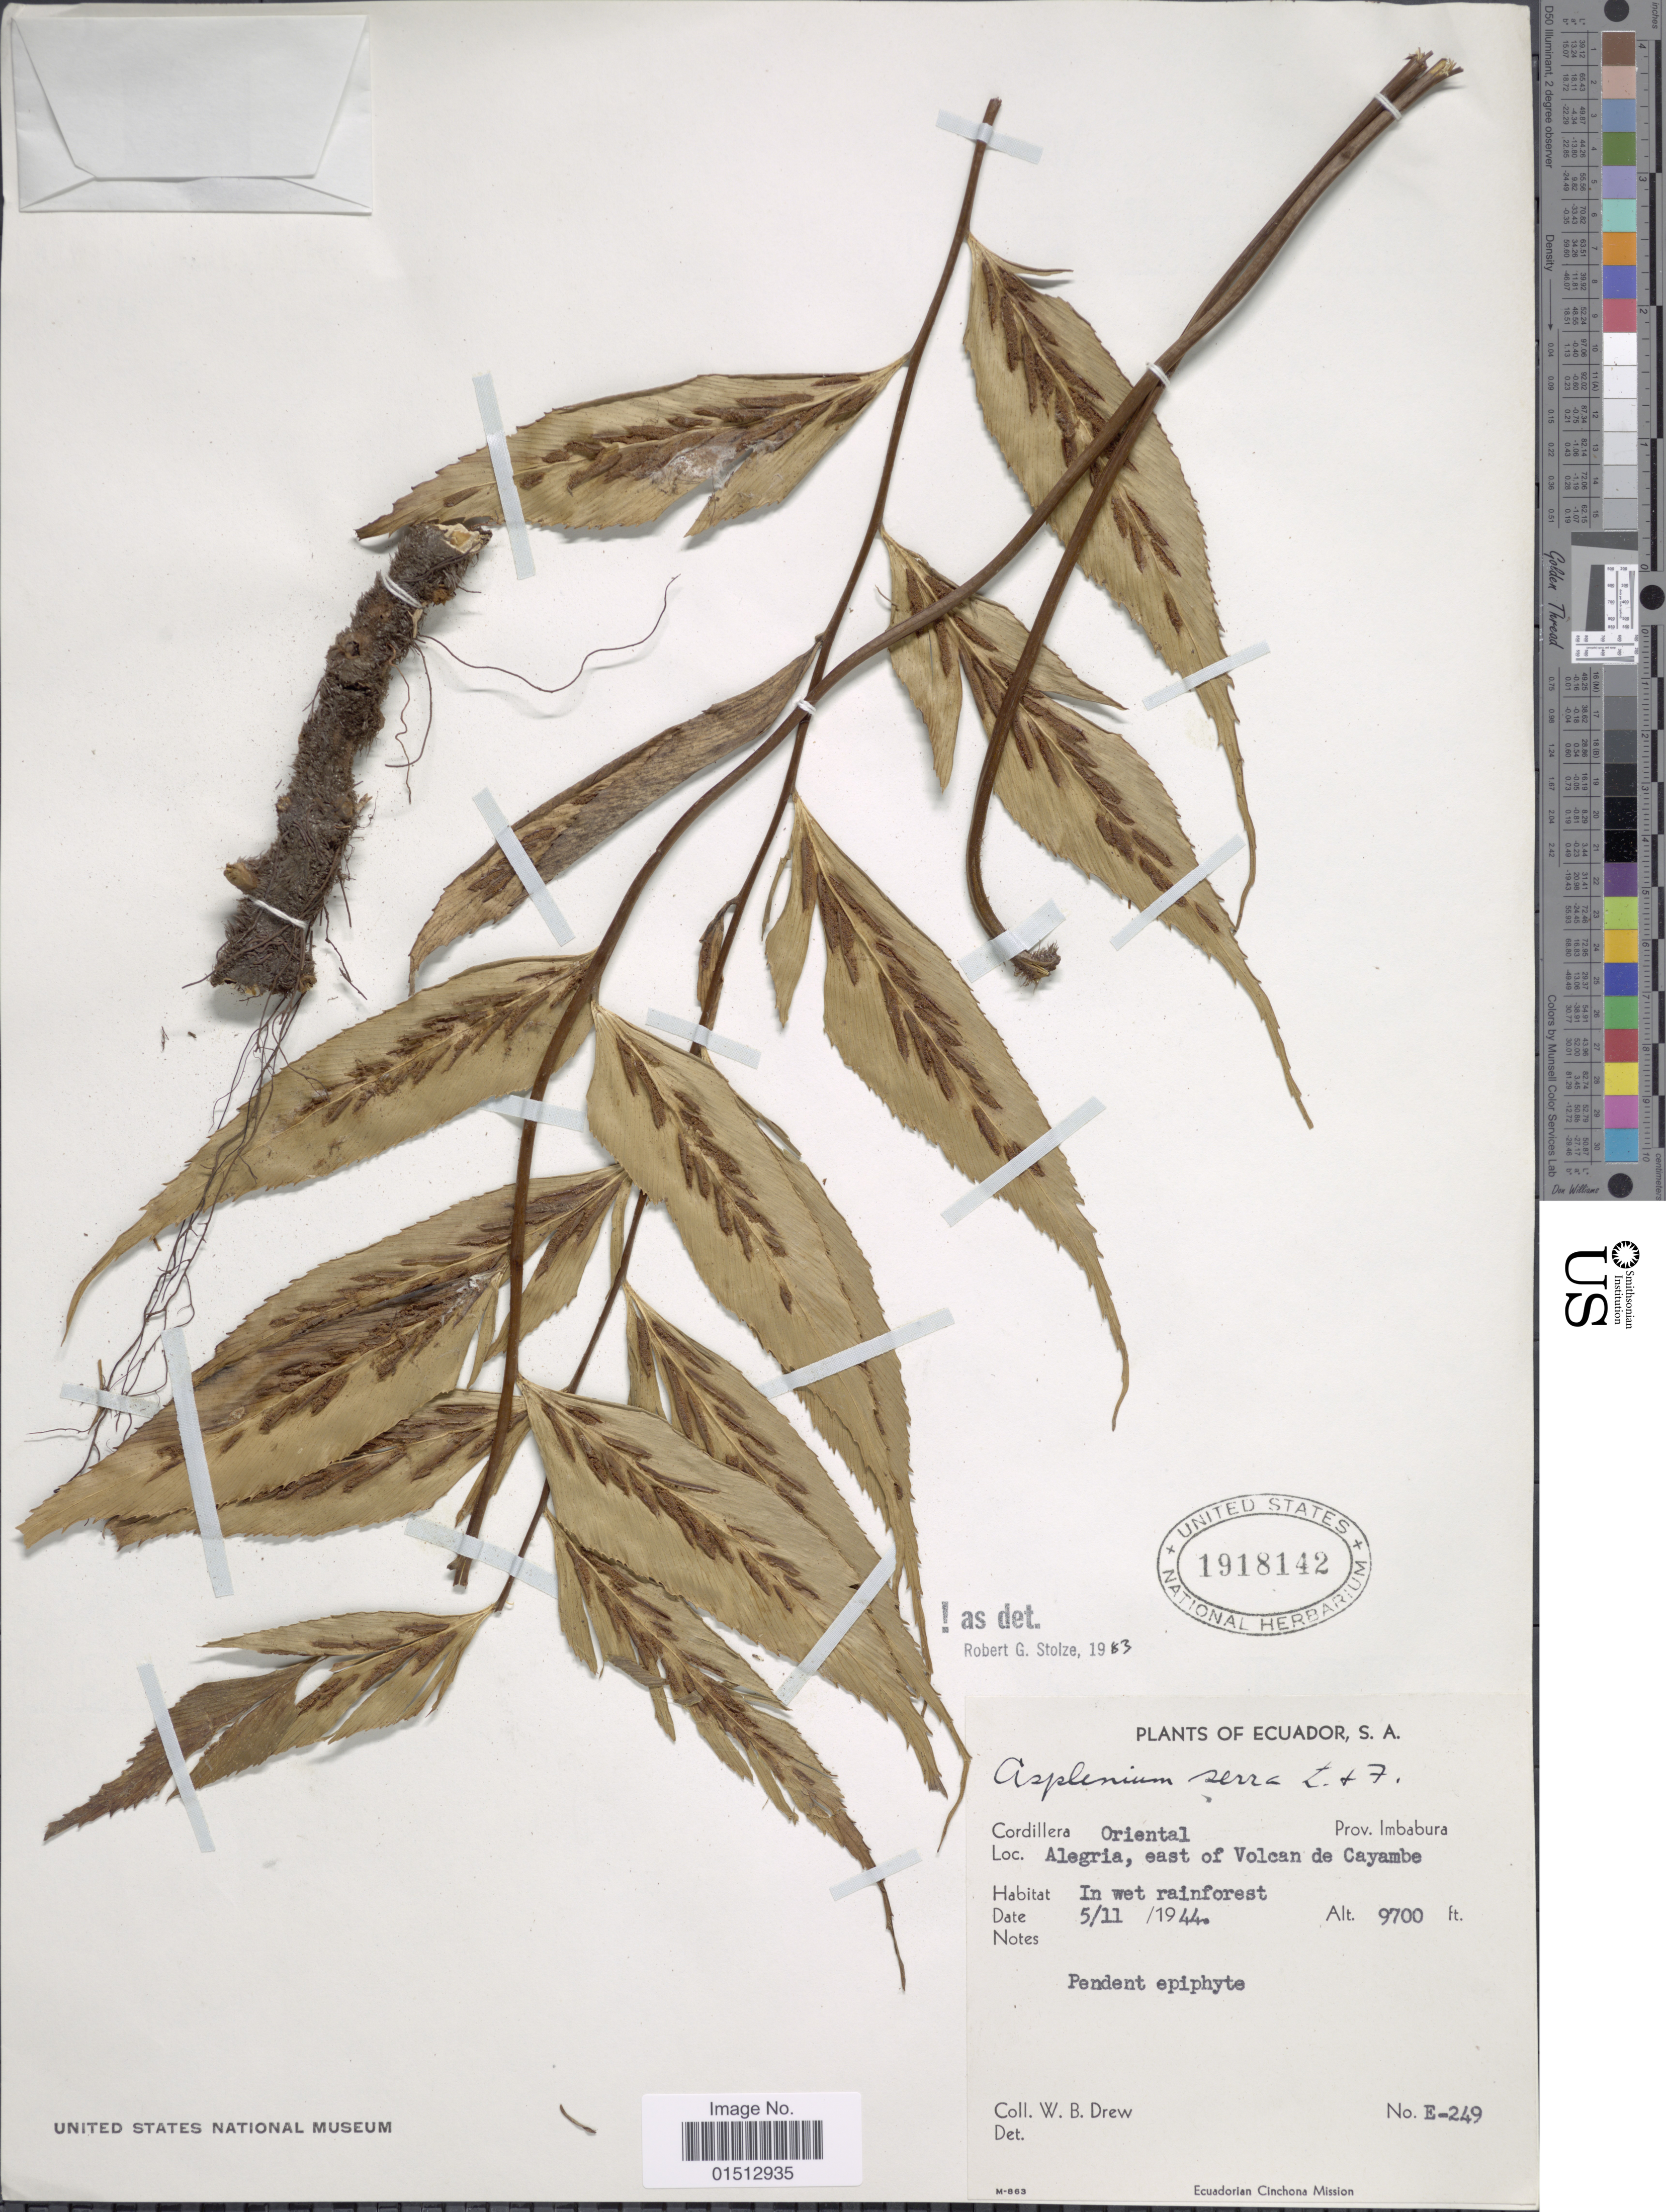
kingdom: Plantae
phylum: Tracheophyta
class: Polypodiopsida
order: Polypodiales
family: Aspleniaceae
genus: Asplenium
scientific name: Asplenium serra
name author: Langsd. & Fisch.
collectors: W. B. Drew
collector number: E-249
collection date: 1944-11-05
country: Ecuador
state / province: Imbabura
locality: Ecuadore,S.A. Cordillera Oriental, Prov. Imbabura, Alegria, east of Volcan de Cayambe.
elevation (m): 2957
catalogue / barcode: US 1918142